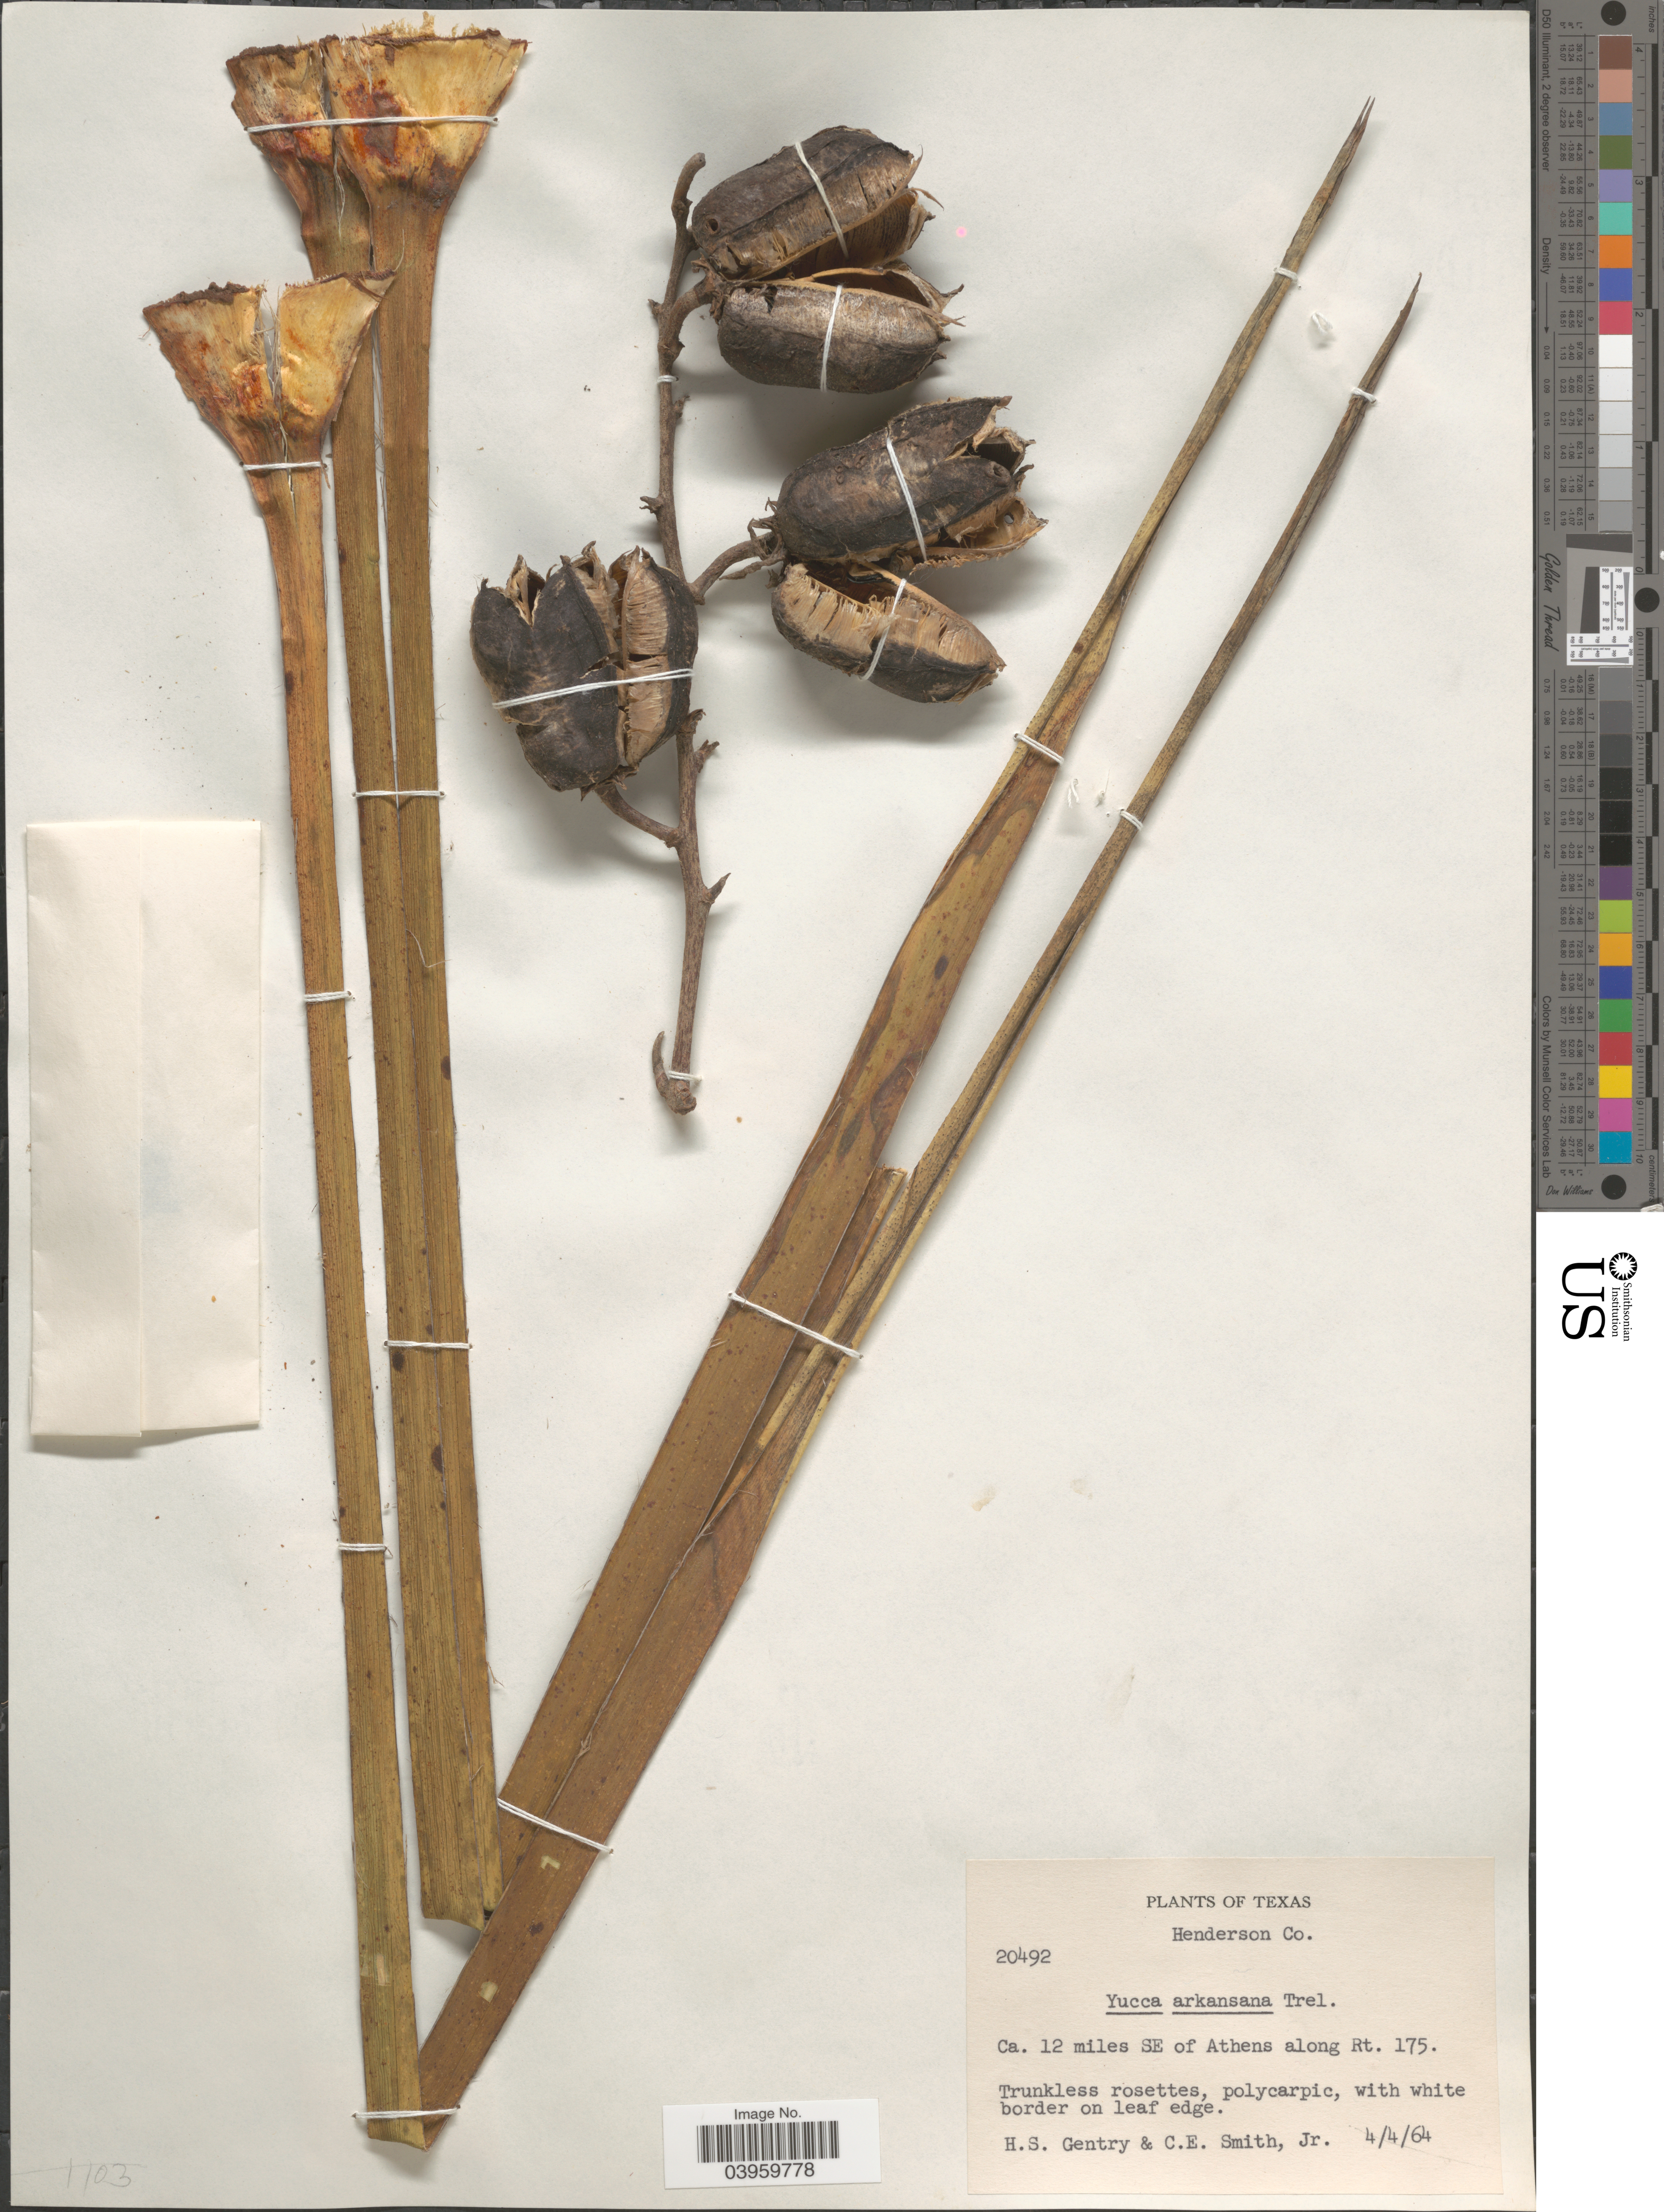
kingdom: Plantae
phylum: Tracheophyta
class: Liliopsida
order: Asparagales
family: Asparagaceae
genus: Yucca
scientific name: Yucca arkansana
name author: Trel.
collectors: H. S. Gentry & C. E. Smith Jr.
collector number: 20492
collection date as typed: Transcribed d/m/y: 4/4/64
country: United States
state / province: Texas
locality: Henderson Co. Ca. 12 miles SE of Athens along Rt. 175.